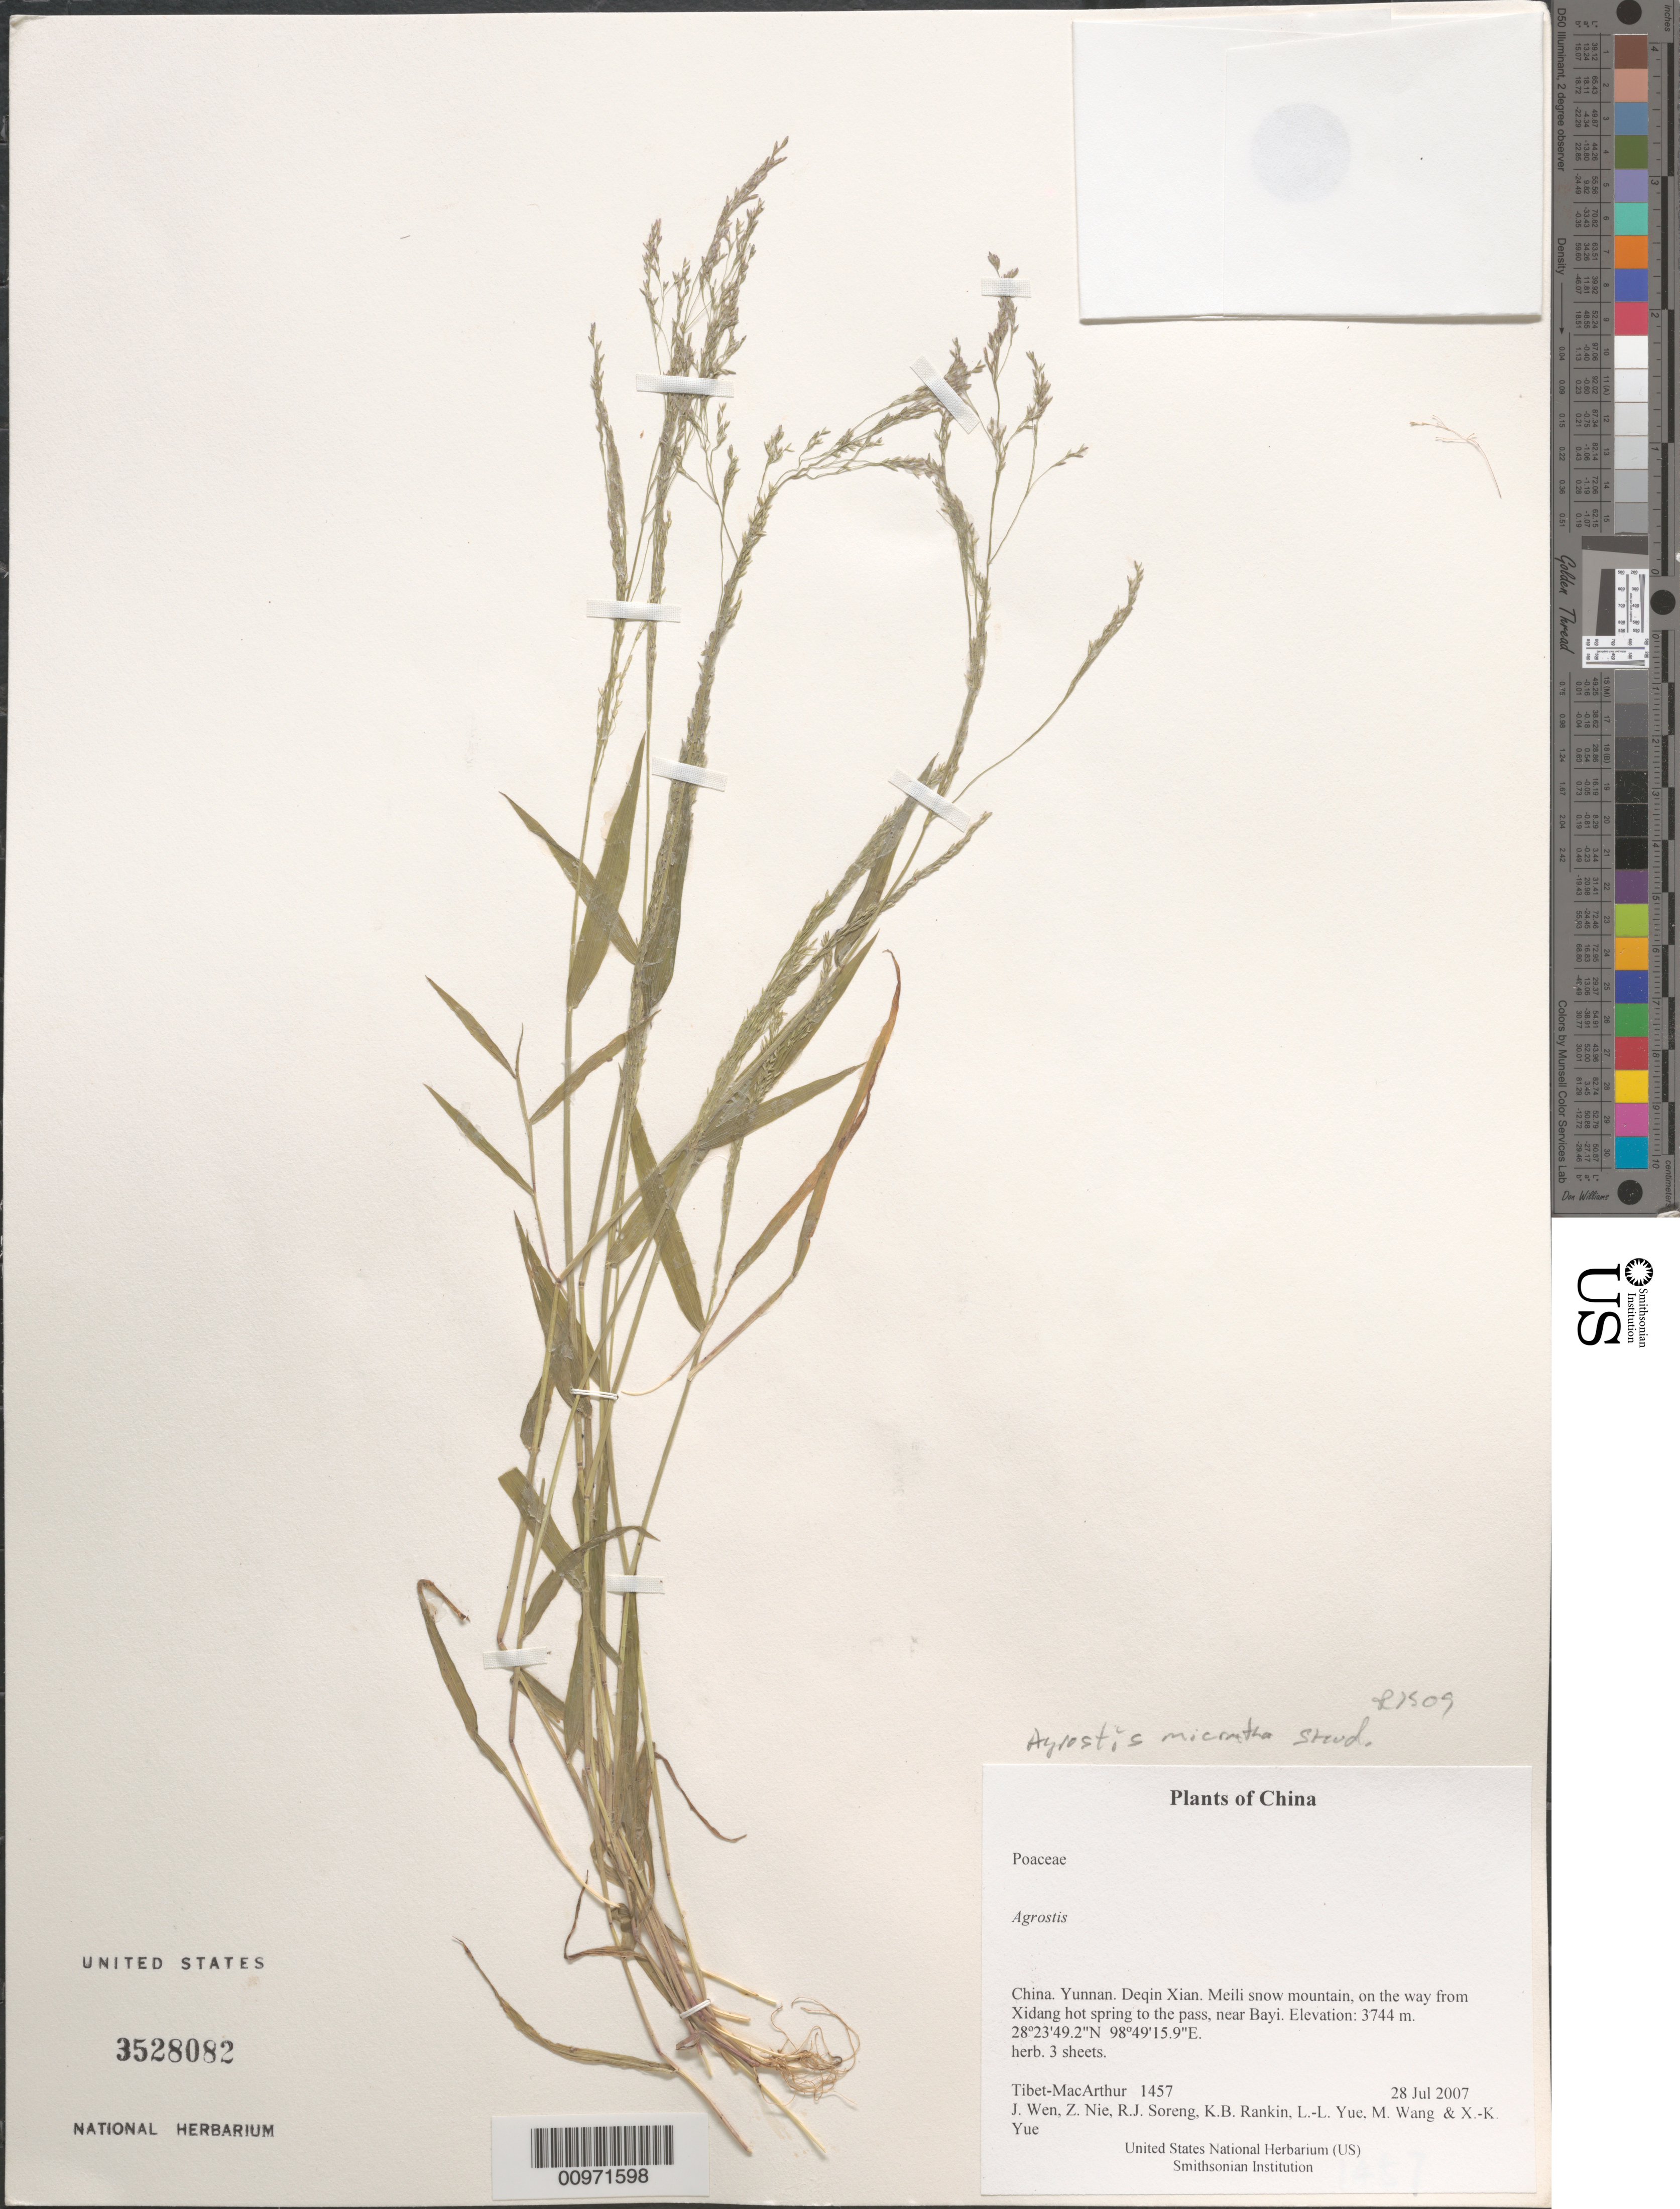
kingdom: Plantae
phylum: Tracheophyta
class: Liliopsida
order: Poales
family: Poaceae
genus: Agrostis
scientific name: Agrostis micrantha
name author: Steud.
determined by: Soreng, Robert J., Research Associate (BOT), Smithsonian Institution - National Museum of Natural History (UNITED STATES)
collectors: Tibet-MacArthur, J. Wen, Z. Nie, R. J. Soreng, K. Rankin, L. Yue, M. Wang & X. Yue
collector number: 1457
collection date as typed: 28 Jul 2007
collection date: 2007-07-28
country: China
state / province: Yunnan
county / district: Deqin Xian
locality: Meili snow mountain, on the way from Xidang hot spring to the pass, near Bayi.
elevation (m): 3744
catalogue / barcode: US 3528082